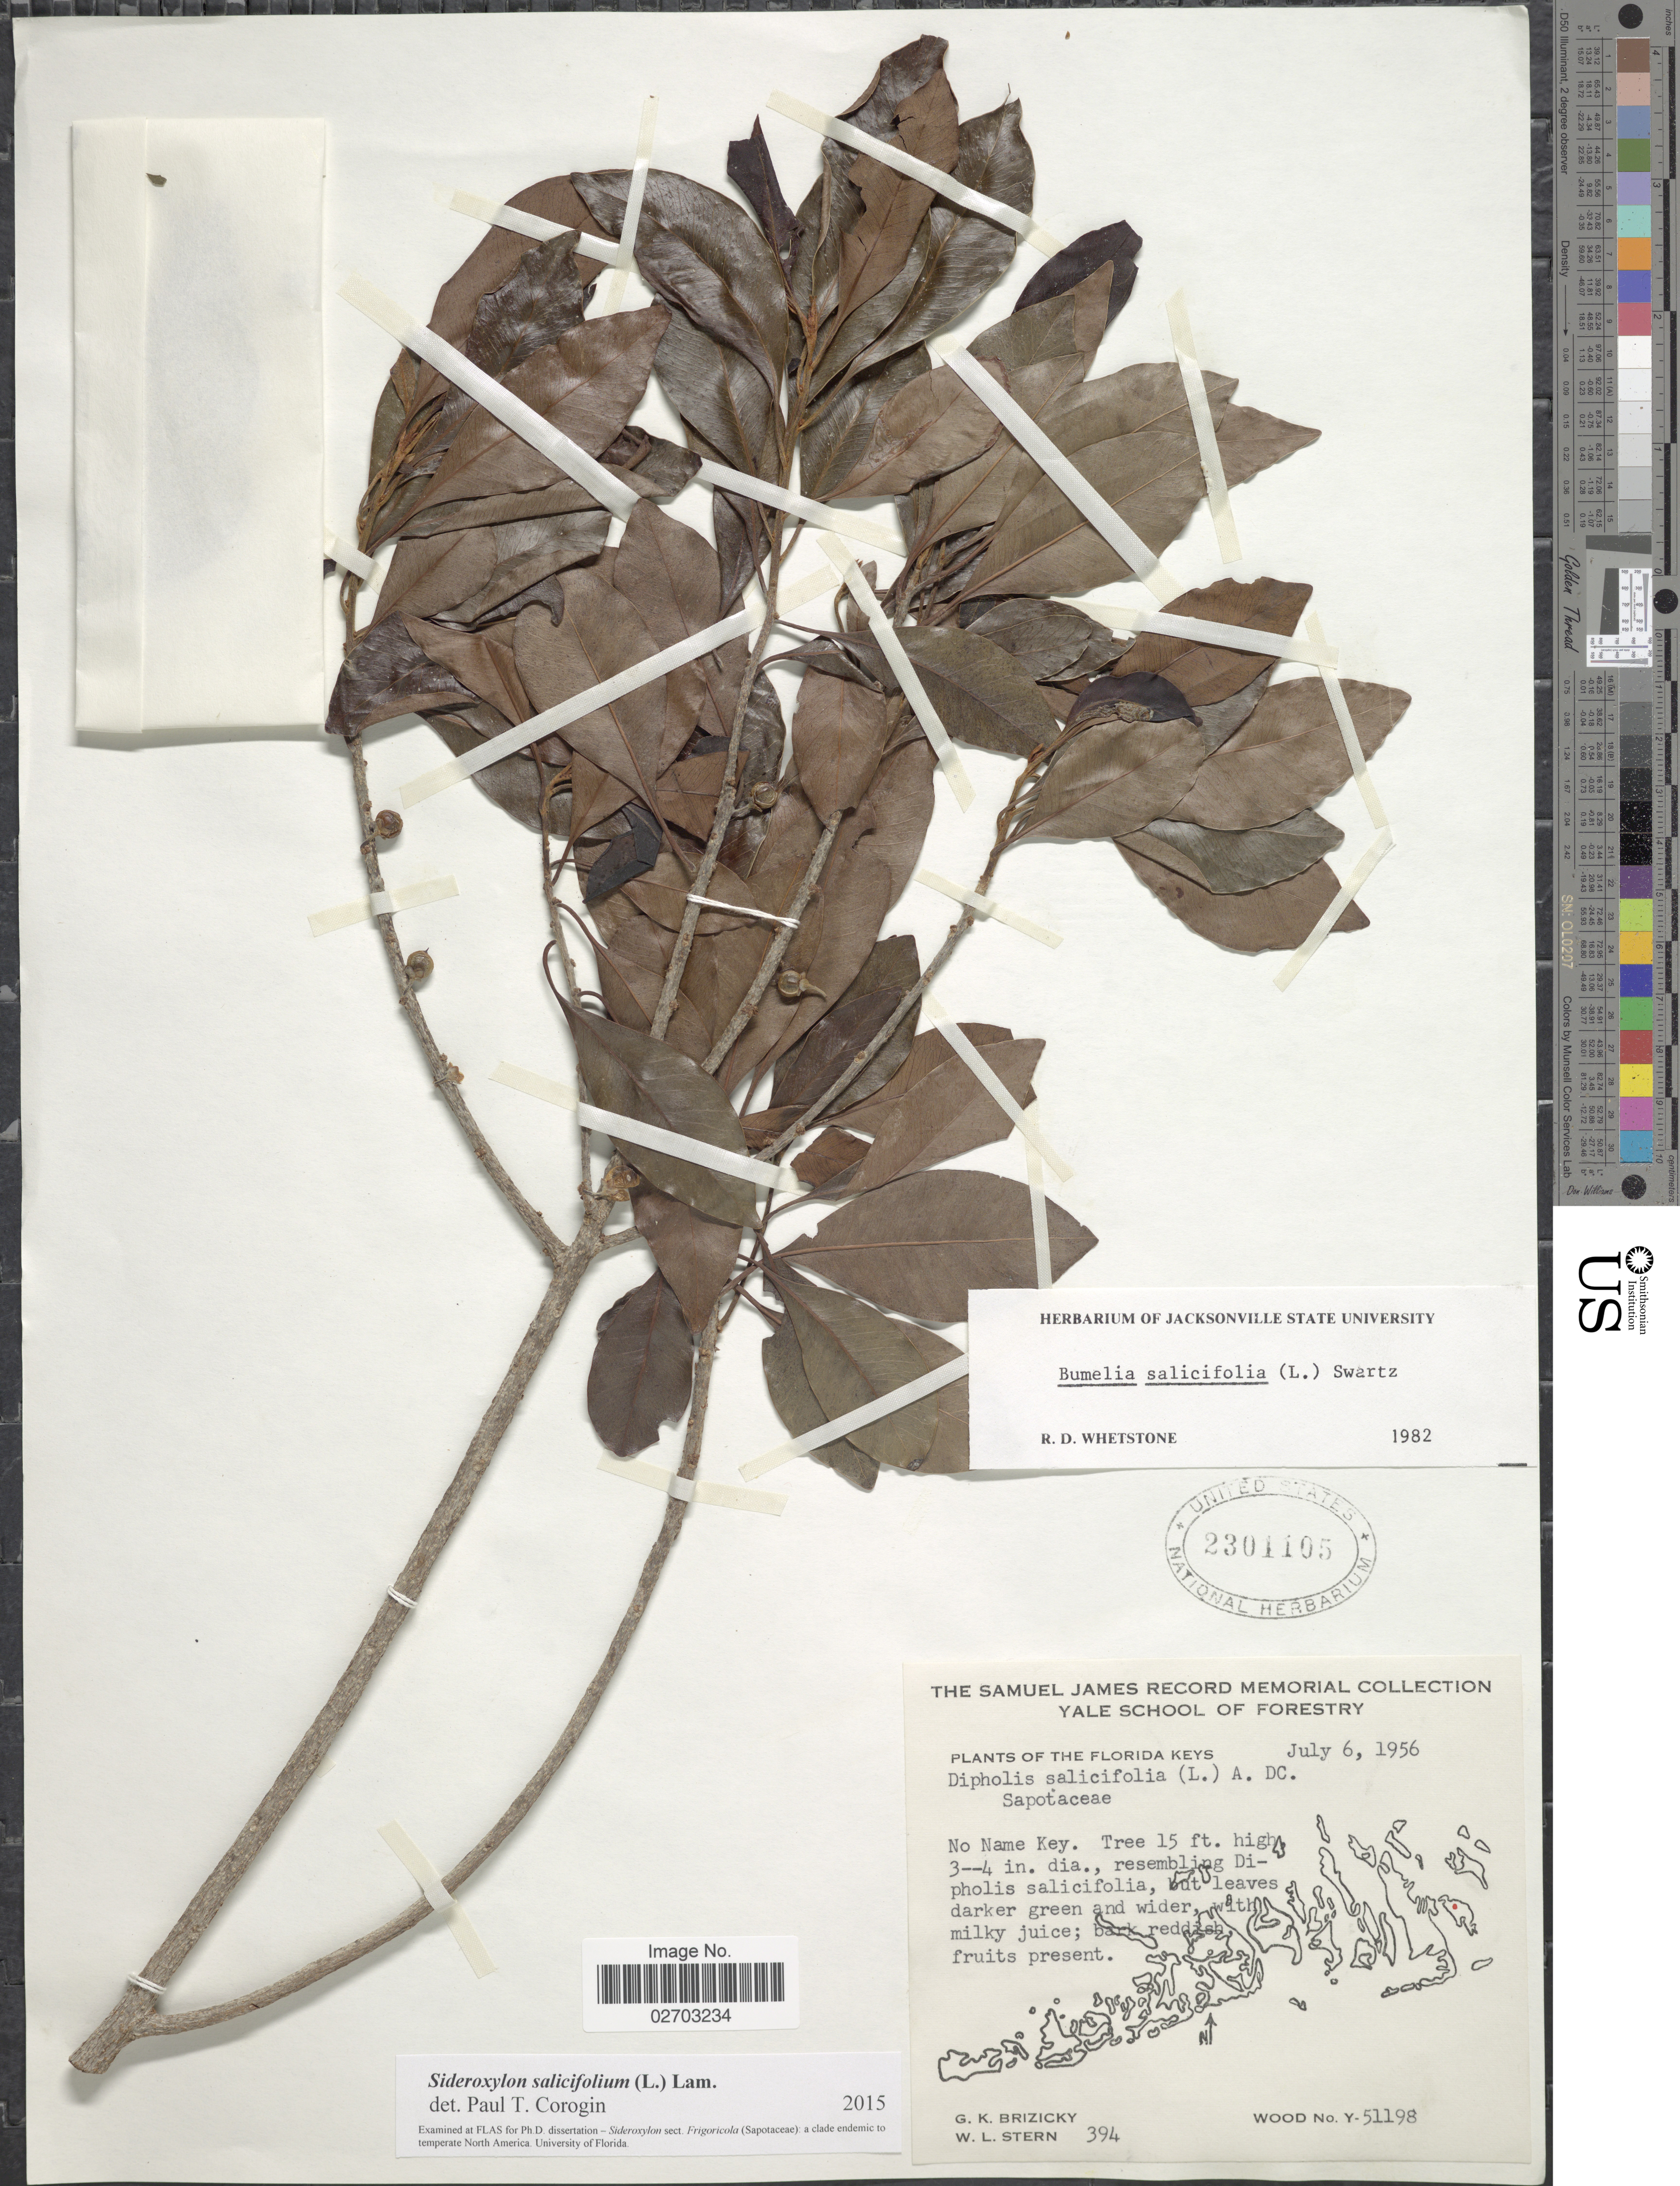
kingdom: Plantae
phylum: Tracheophyta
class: Magnoliopsida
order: Ericales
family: Sapotaceae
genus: Sideroxylon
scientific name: Sideroxylon salicifolium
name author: (L.) Lam.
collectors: G. K. Brizicky & W. L. Stern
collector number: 394/Y-51198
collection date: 1956-07-06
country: United States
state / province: Florida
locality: Florida Keys, No Name Key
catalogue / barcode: US 2301105